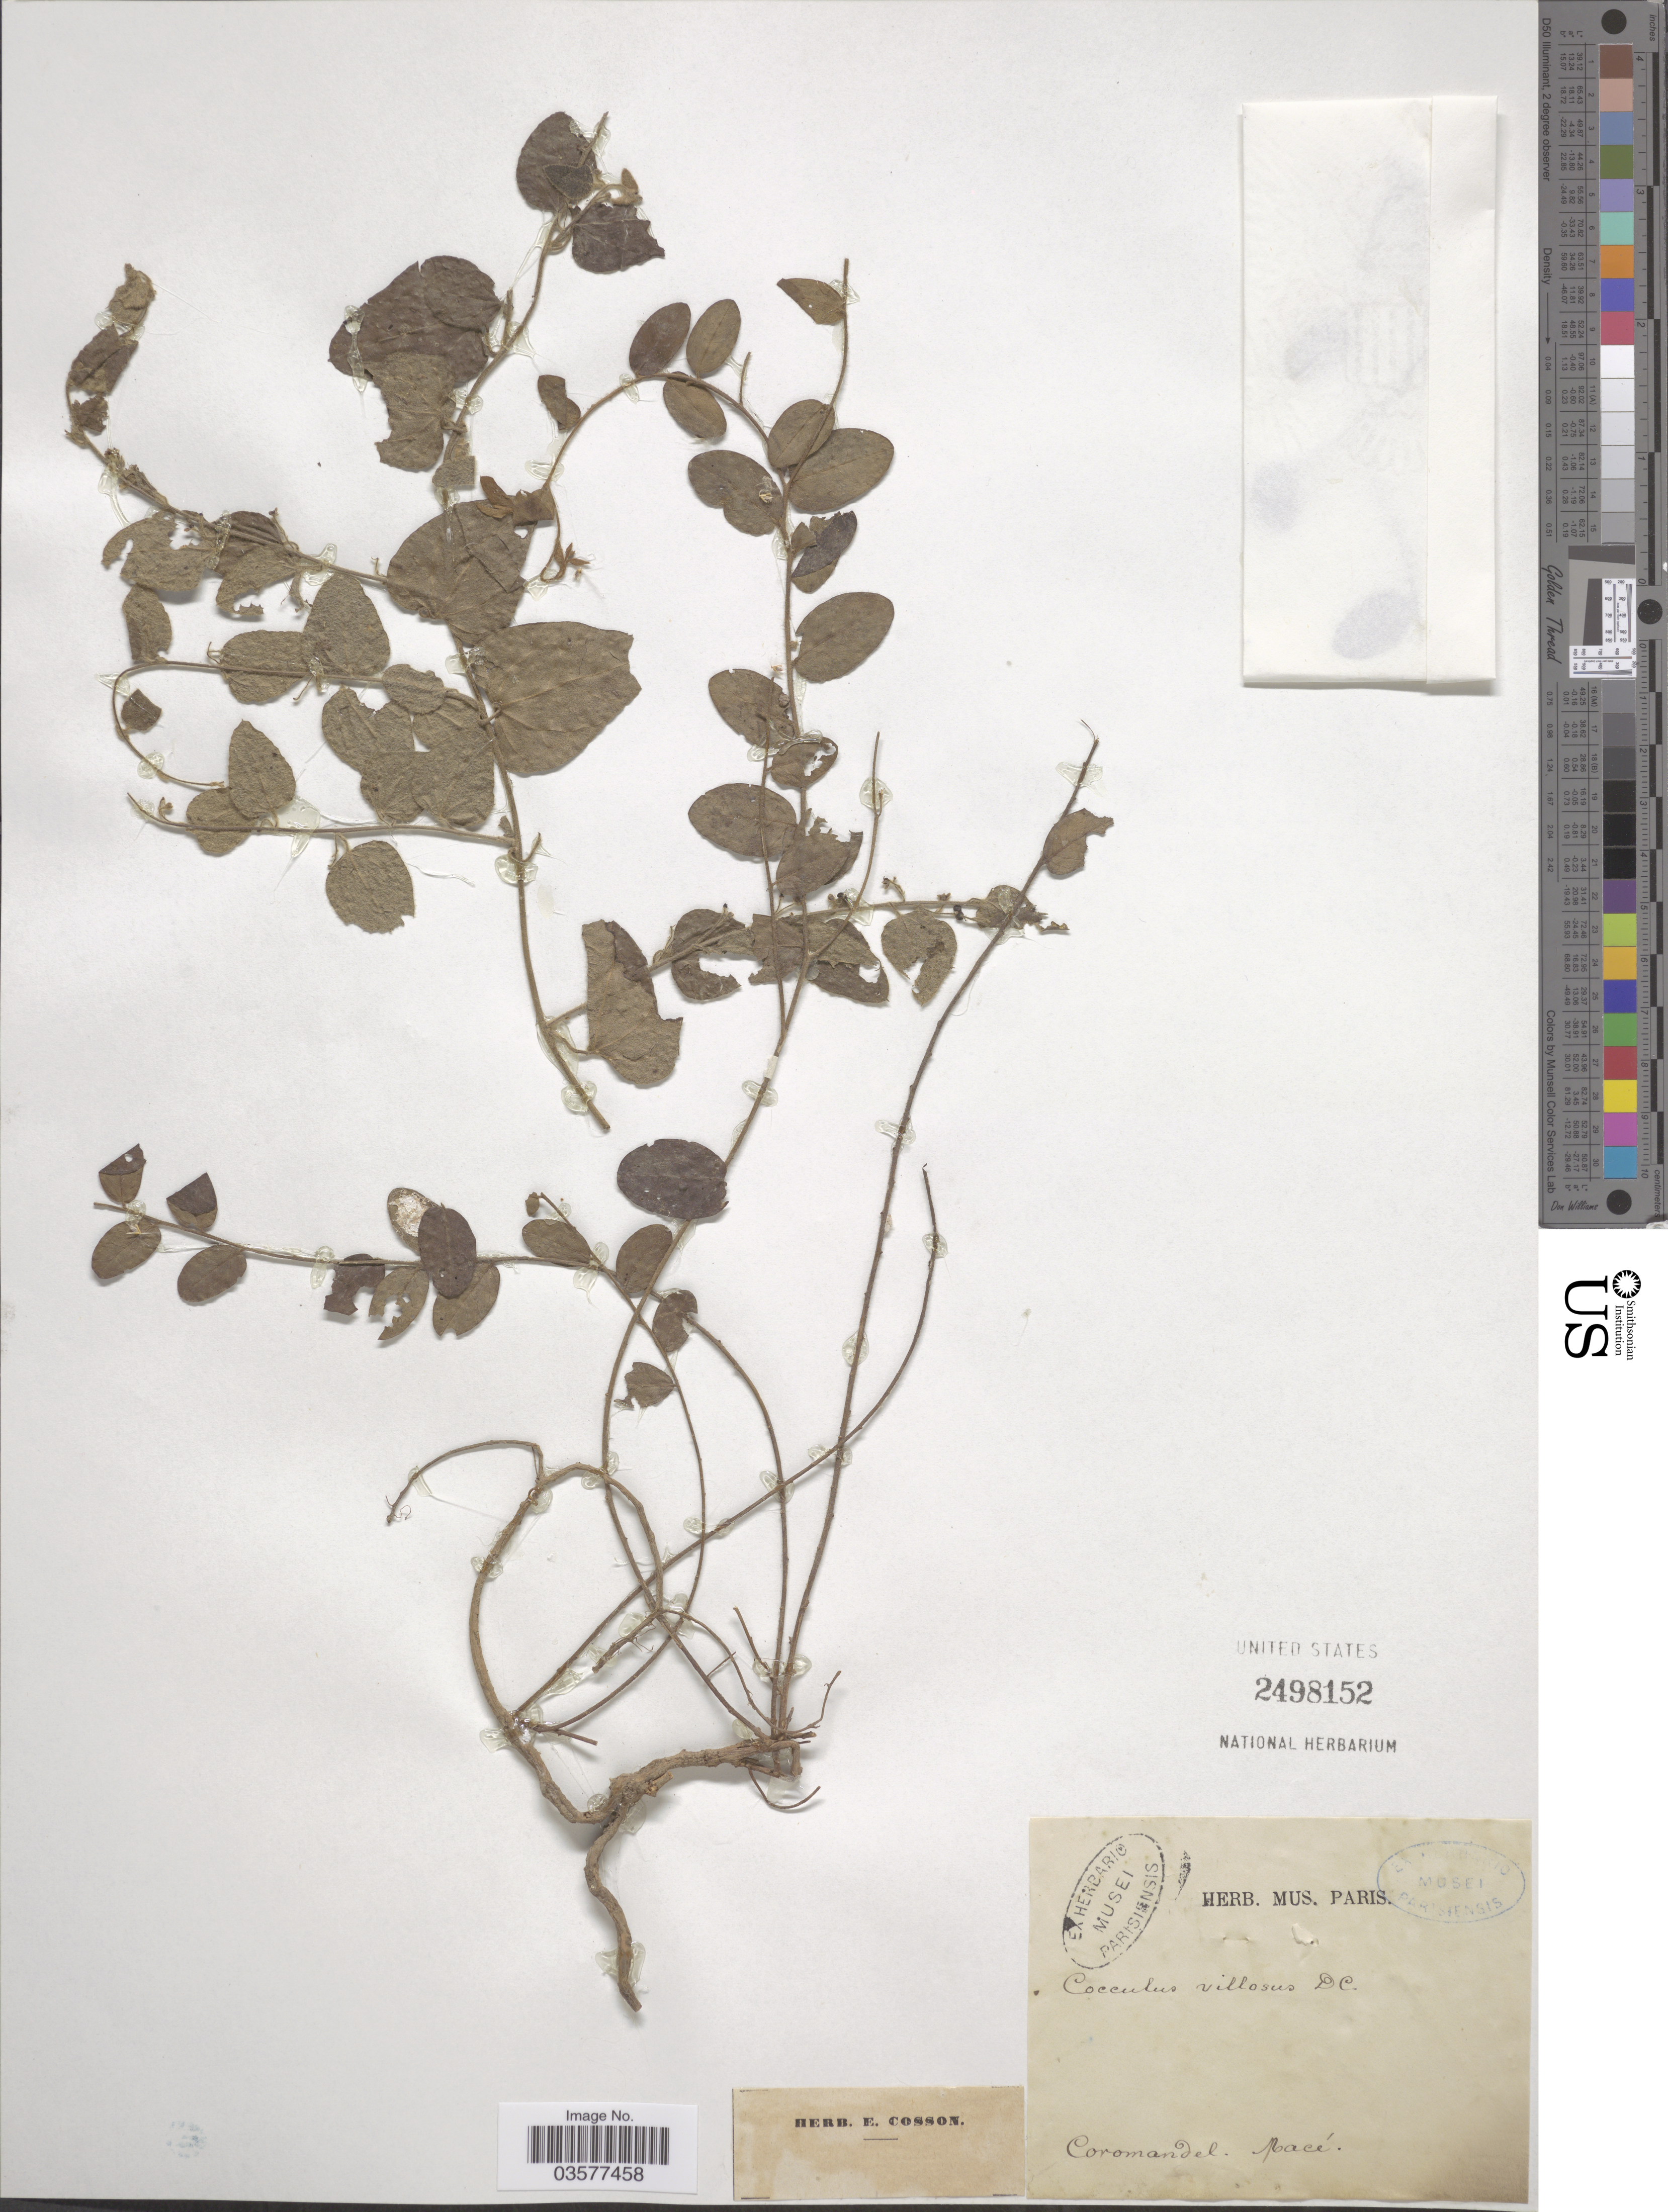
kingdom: Plantae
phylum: Tracheophyta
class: Magnoliopsida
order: Ranunculales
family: Menispermaceae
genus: Cocculus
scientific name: Cocculus villosus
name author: DC.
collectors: ex herb. Mus. Paris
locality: Coromandel. Pace. [interpreted]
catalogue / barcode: US 2498152